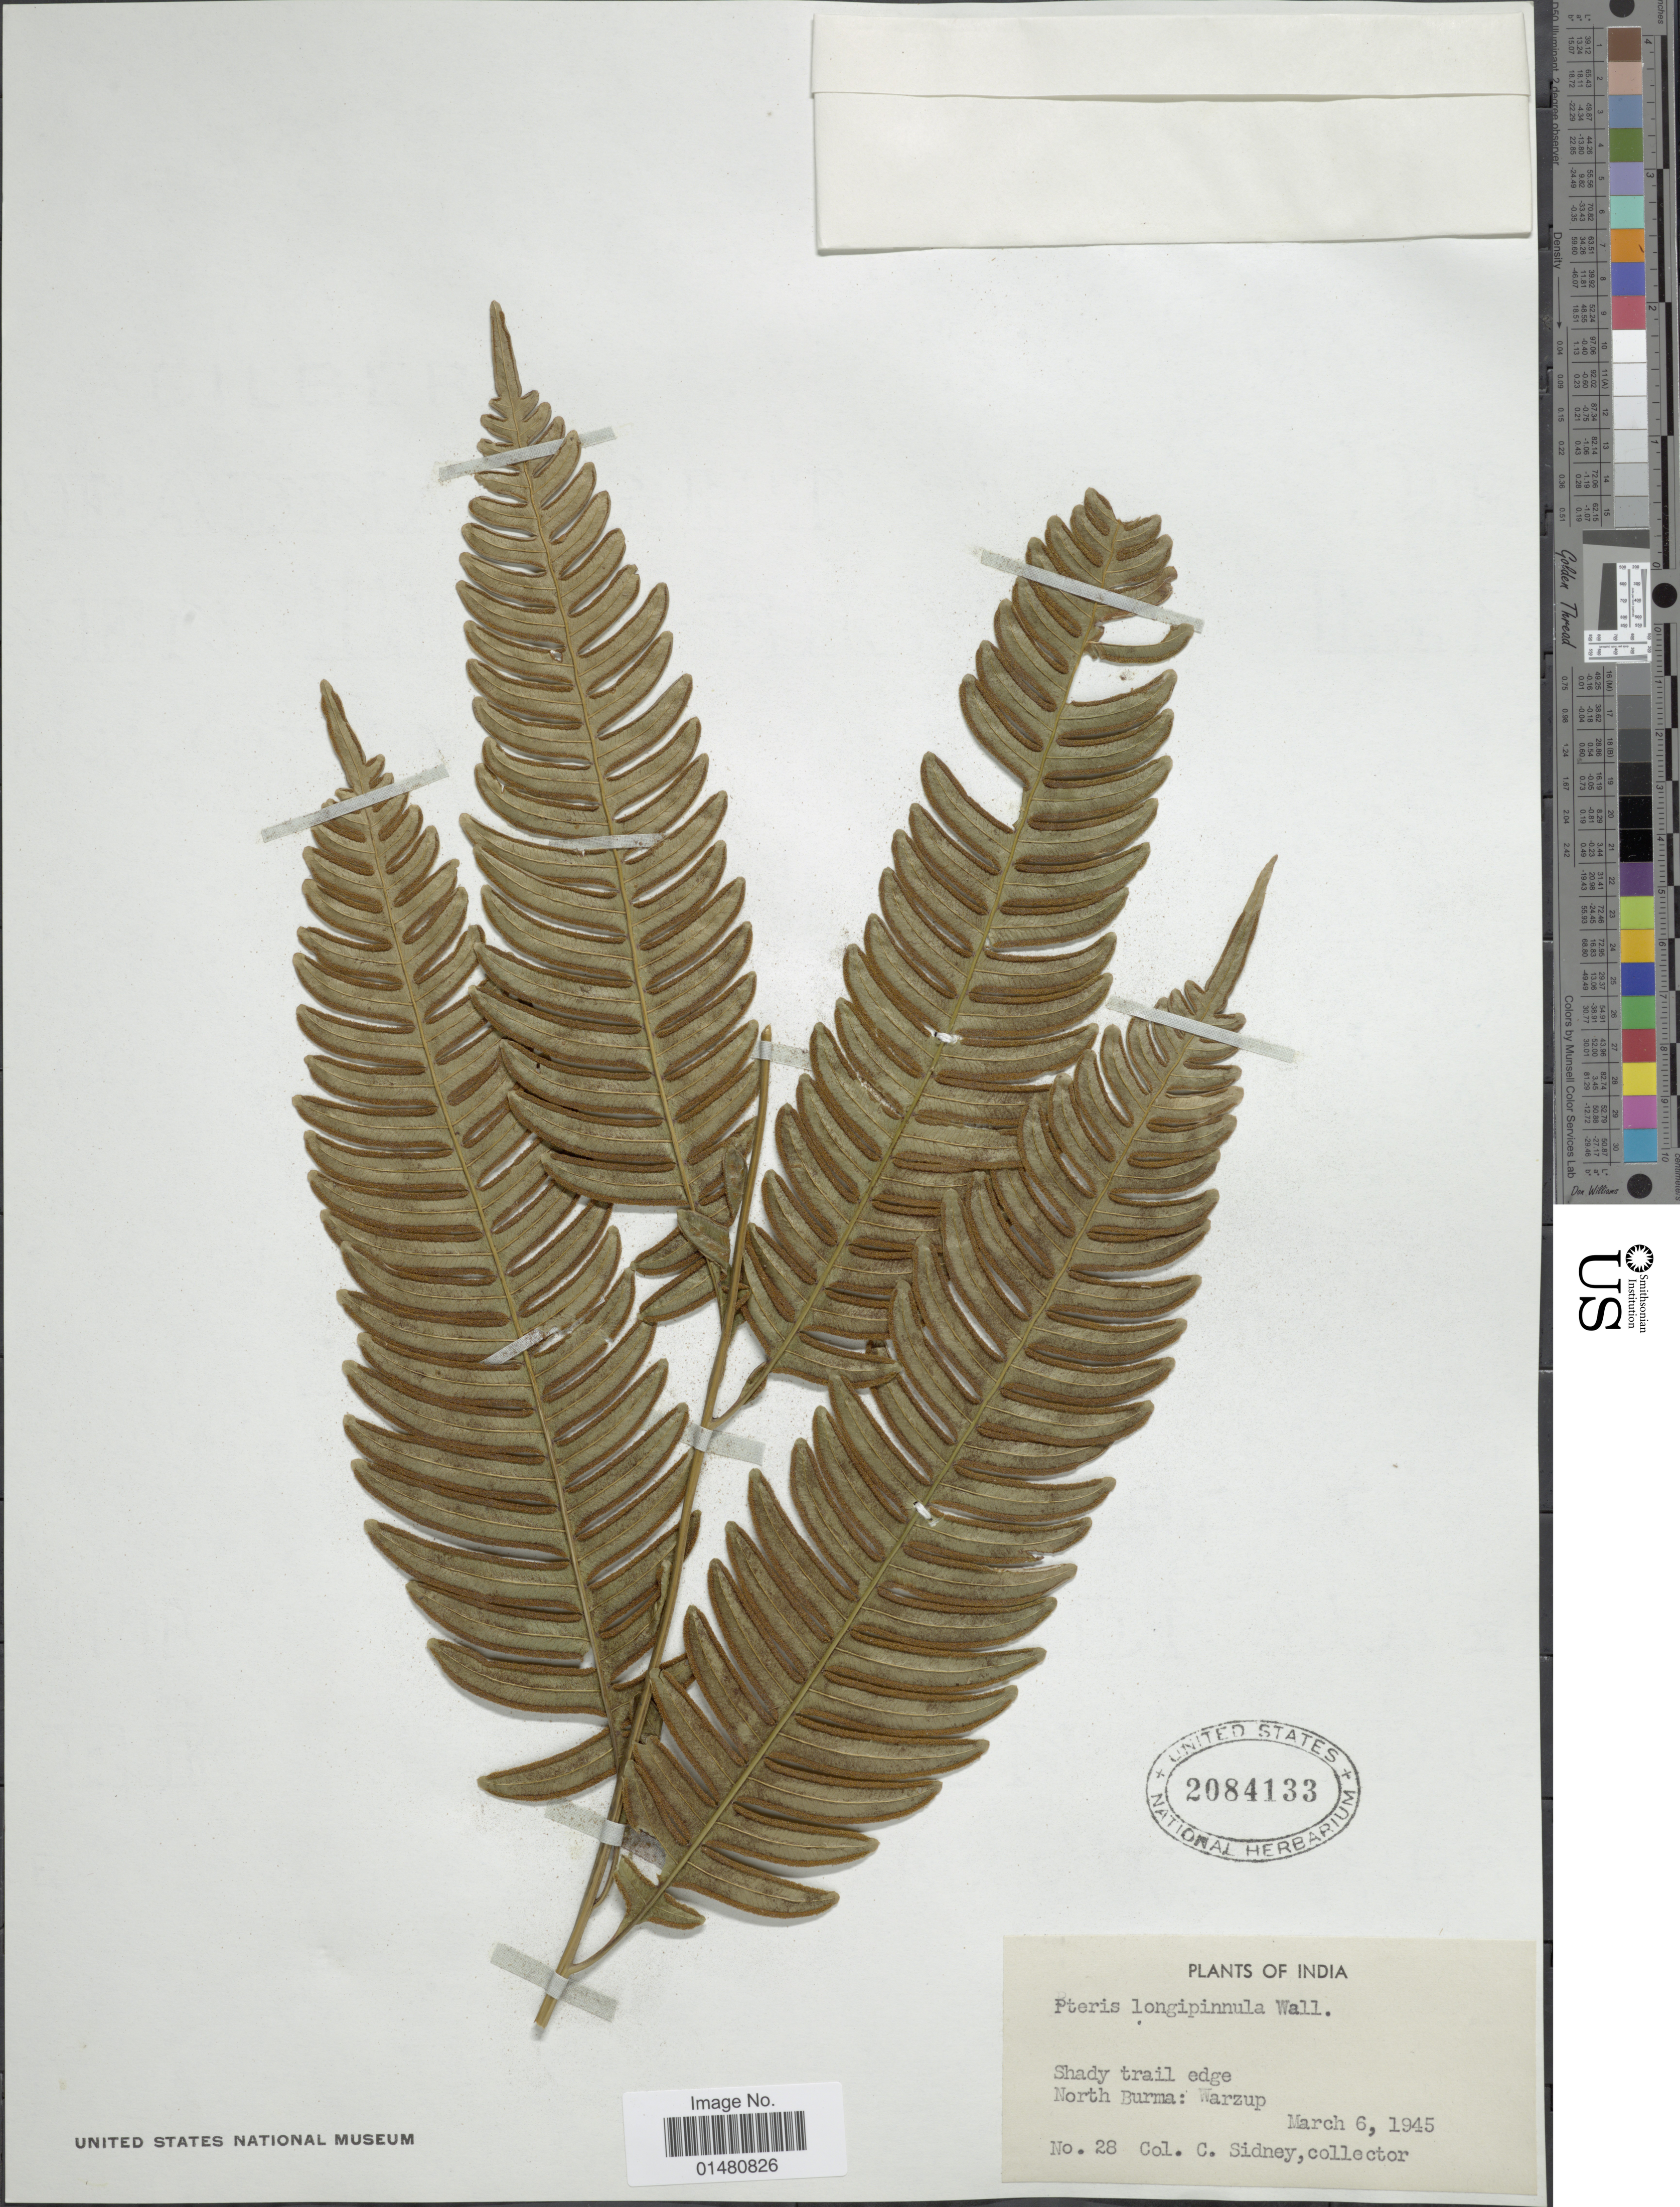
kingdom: Plantae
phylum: Tracheophyta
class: Polypodiopsida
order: Polypodiales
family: Pteridaceae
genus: Pteris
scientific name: Pteris longipinnula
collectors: C. Sidney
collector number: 28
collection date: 1945-03-06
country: Myanmar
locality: "India". North Burma: Warzup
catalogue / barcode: US 2084133